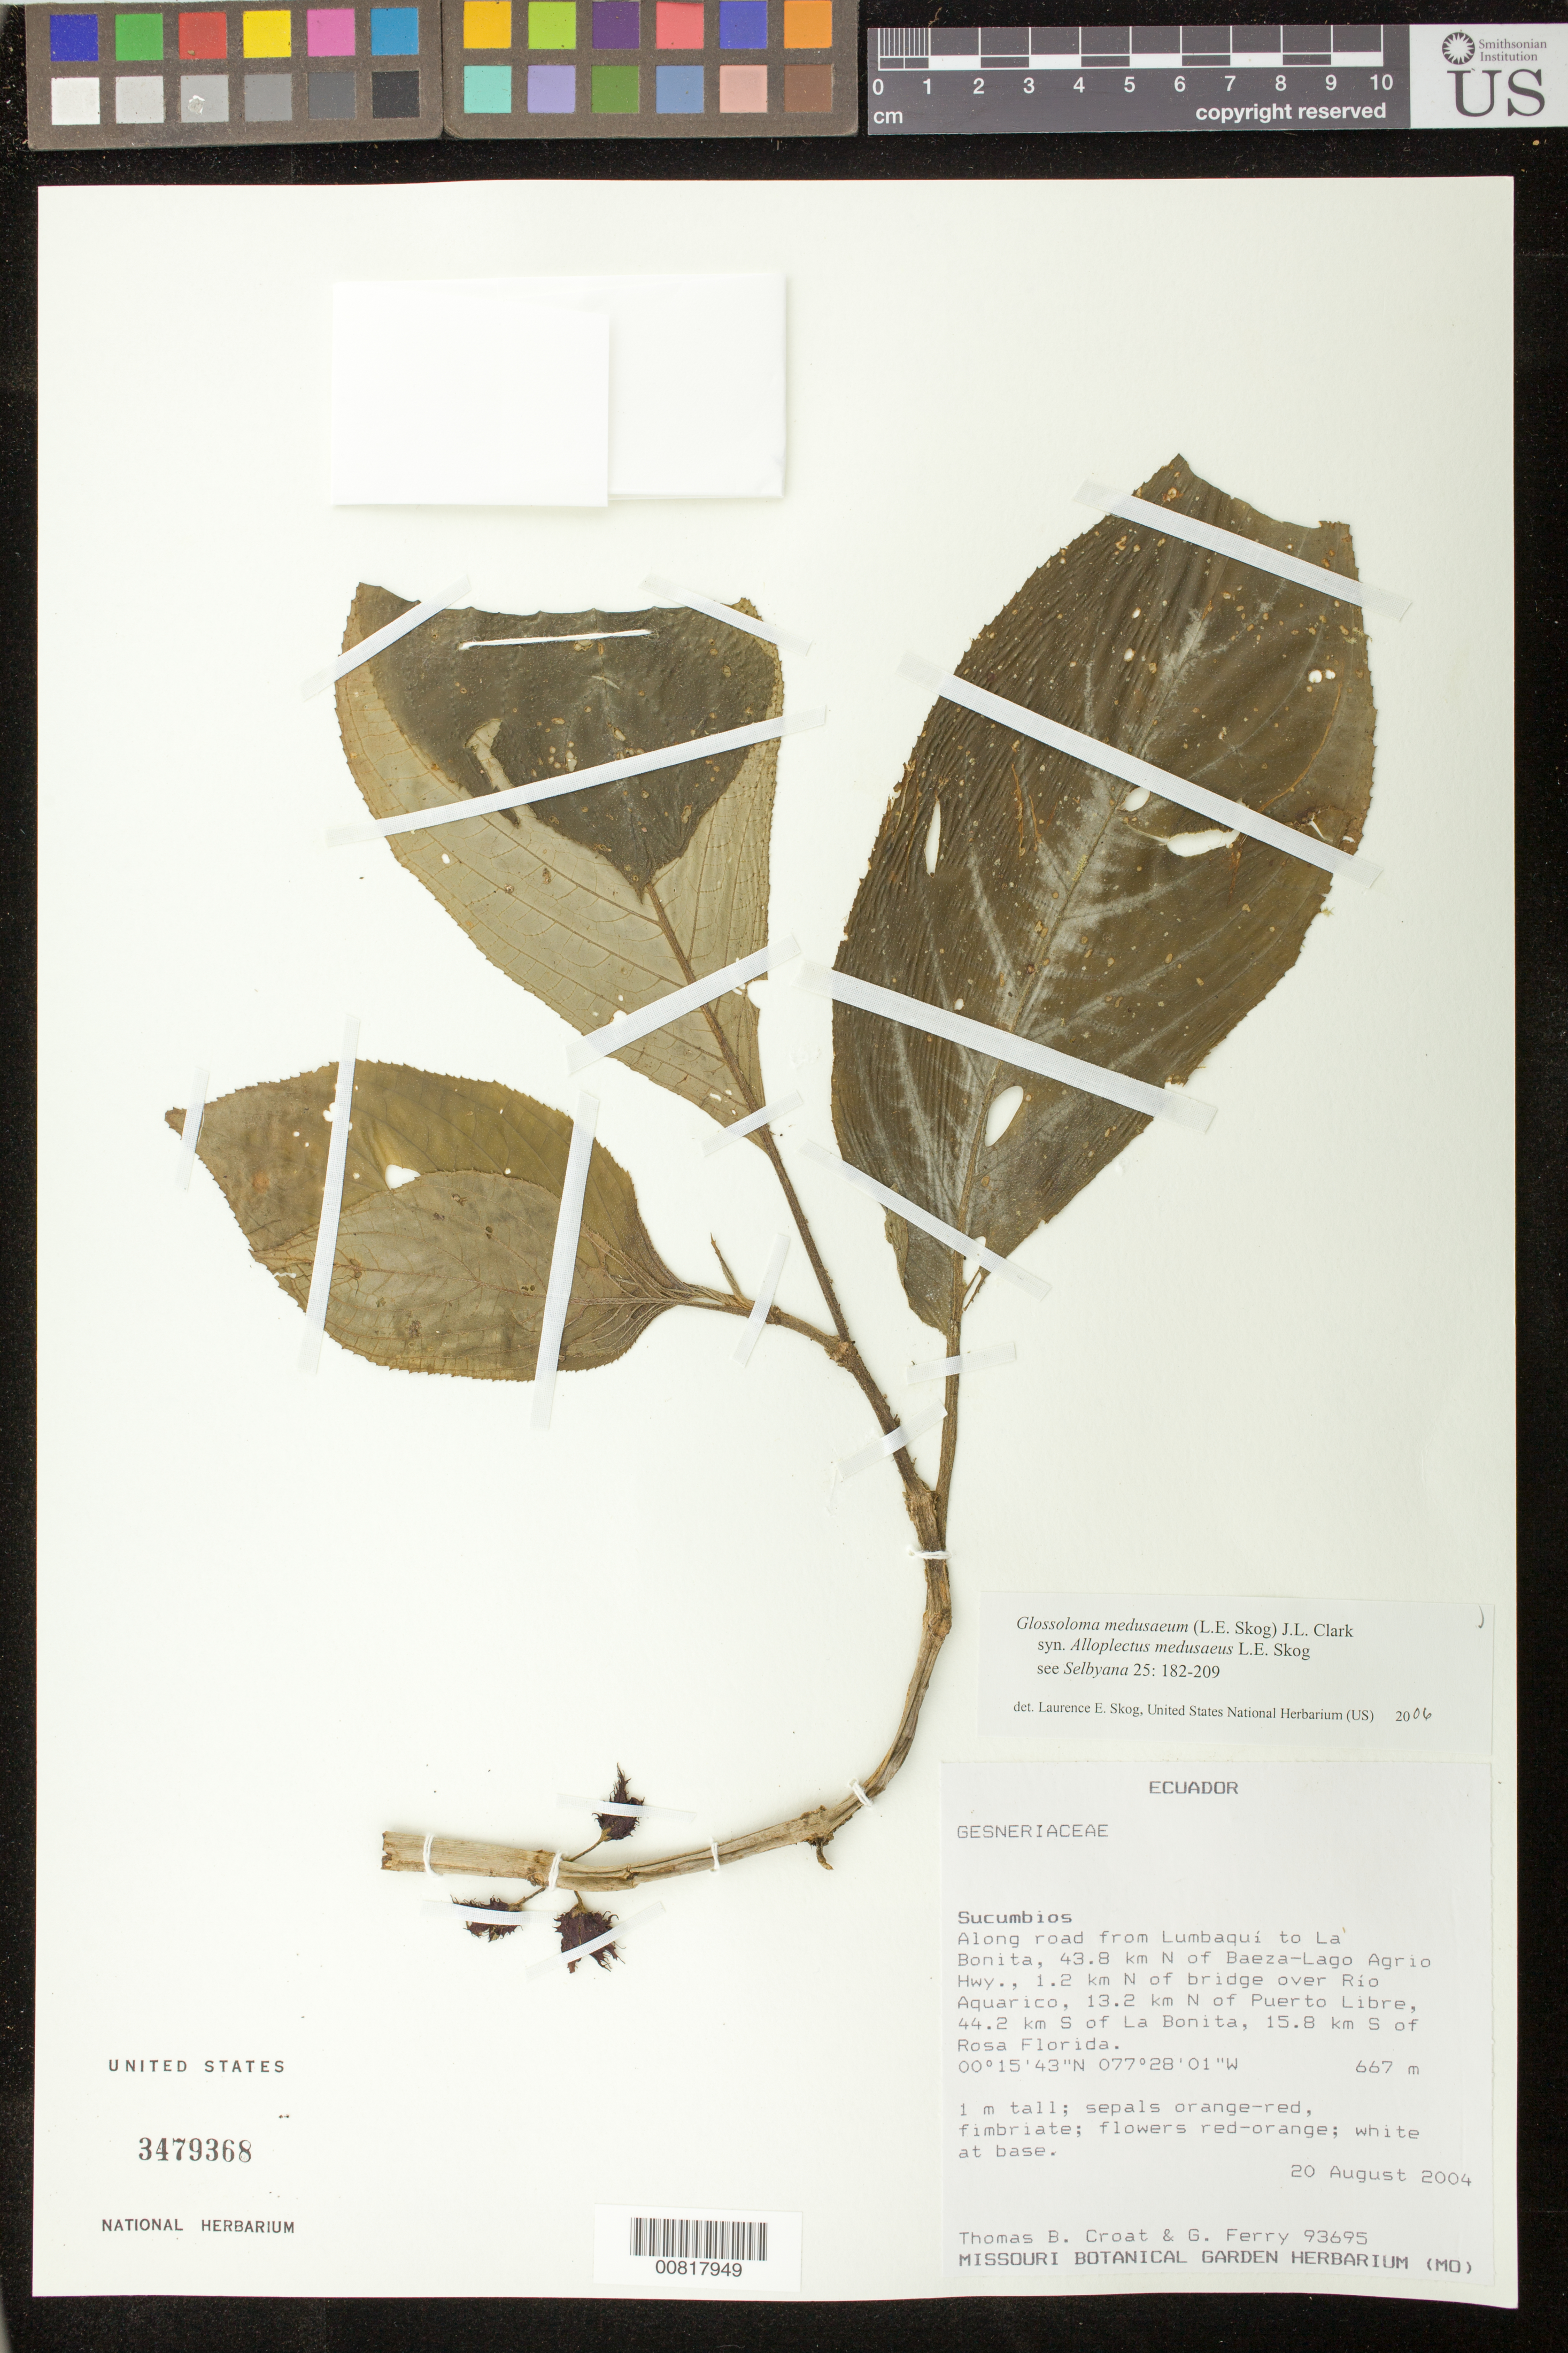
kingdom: Plantae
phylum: Tracheophyta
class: Magnoliopsida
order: Lamiales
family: Gesneriaceae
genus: Glossoloma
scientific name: Glossoloma medusaeum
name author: (L.E. Skog) J.L. Clark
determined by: Skog, Laurence E.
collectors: T. B. Croat & G. Ferry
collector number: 93695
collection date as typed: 20 Aug 2004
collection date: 2004-08-20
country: Ecuador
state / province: Sucumbíos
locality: Along road from Lumbaquí to La Bonita, 43.8 km N of Baeza-Lago Agrio Hwy., 1.2 km N of bridge over Rio Aguarico, 13.2 km N of Puerto Libre, 44.2 km S of La Bonita, 15.8 km S of Rosa Florida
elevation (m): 667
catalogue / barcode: US 3479368